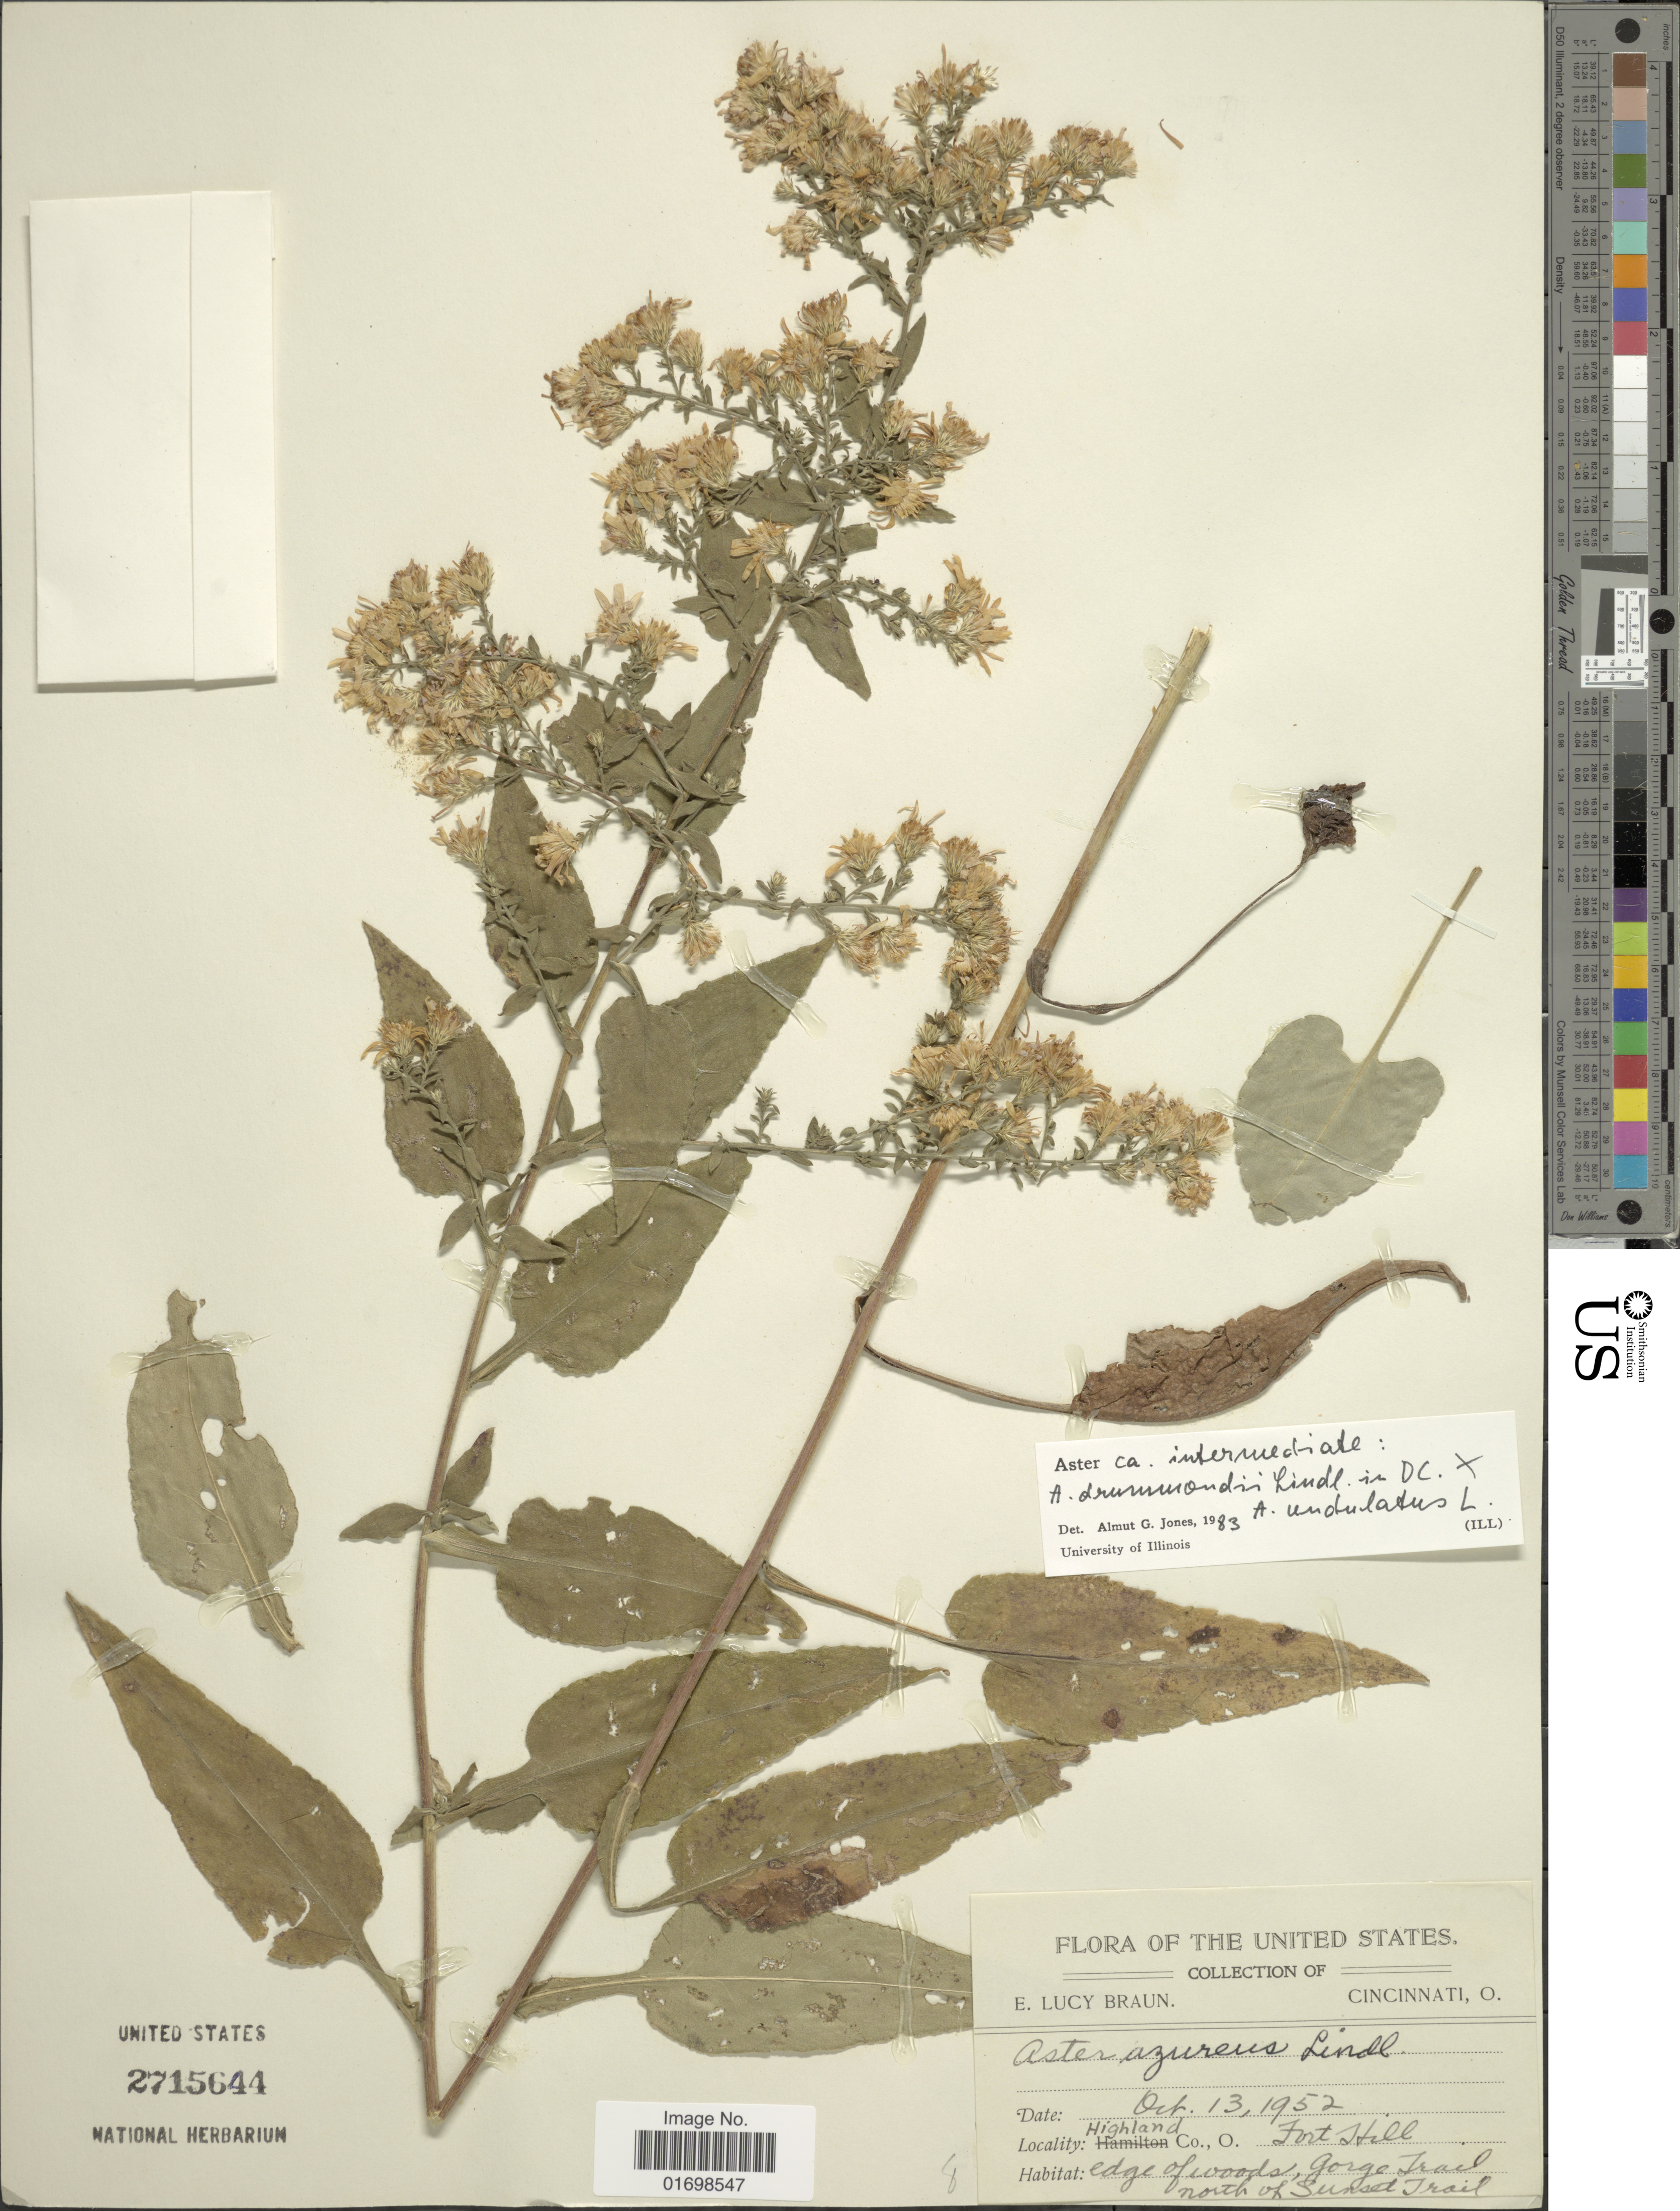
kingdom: Plantae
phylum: Tracheophyta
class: Magnoliopsida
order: Asterales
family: Asteraceae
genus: Symphyotrichum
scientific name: Symphyotrichum drummondii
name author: (Lindl.) G.L. Nesom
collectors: E. L. Braun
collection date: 1952-10-13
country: United States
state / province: Ohio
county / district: Highland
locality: Fort Hill. egde of woods , Gorge Trail north of Sunset Trail.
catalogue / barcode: US 2715644